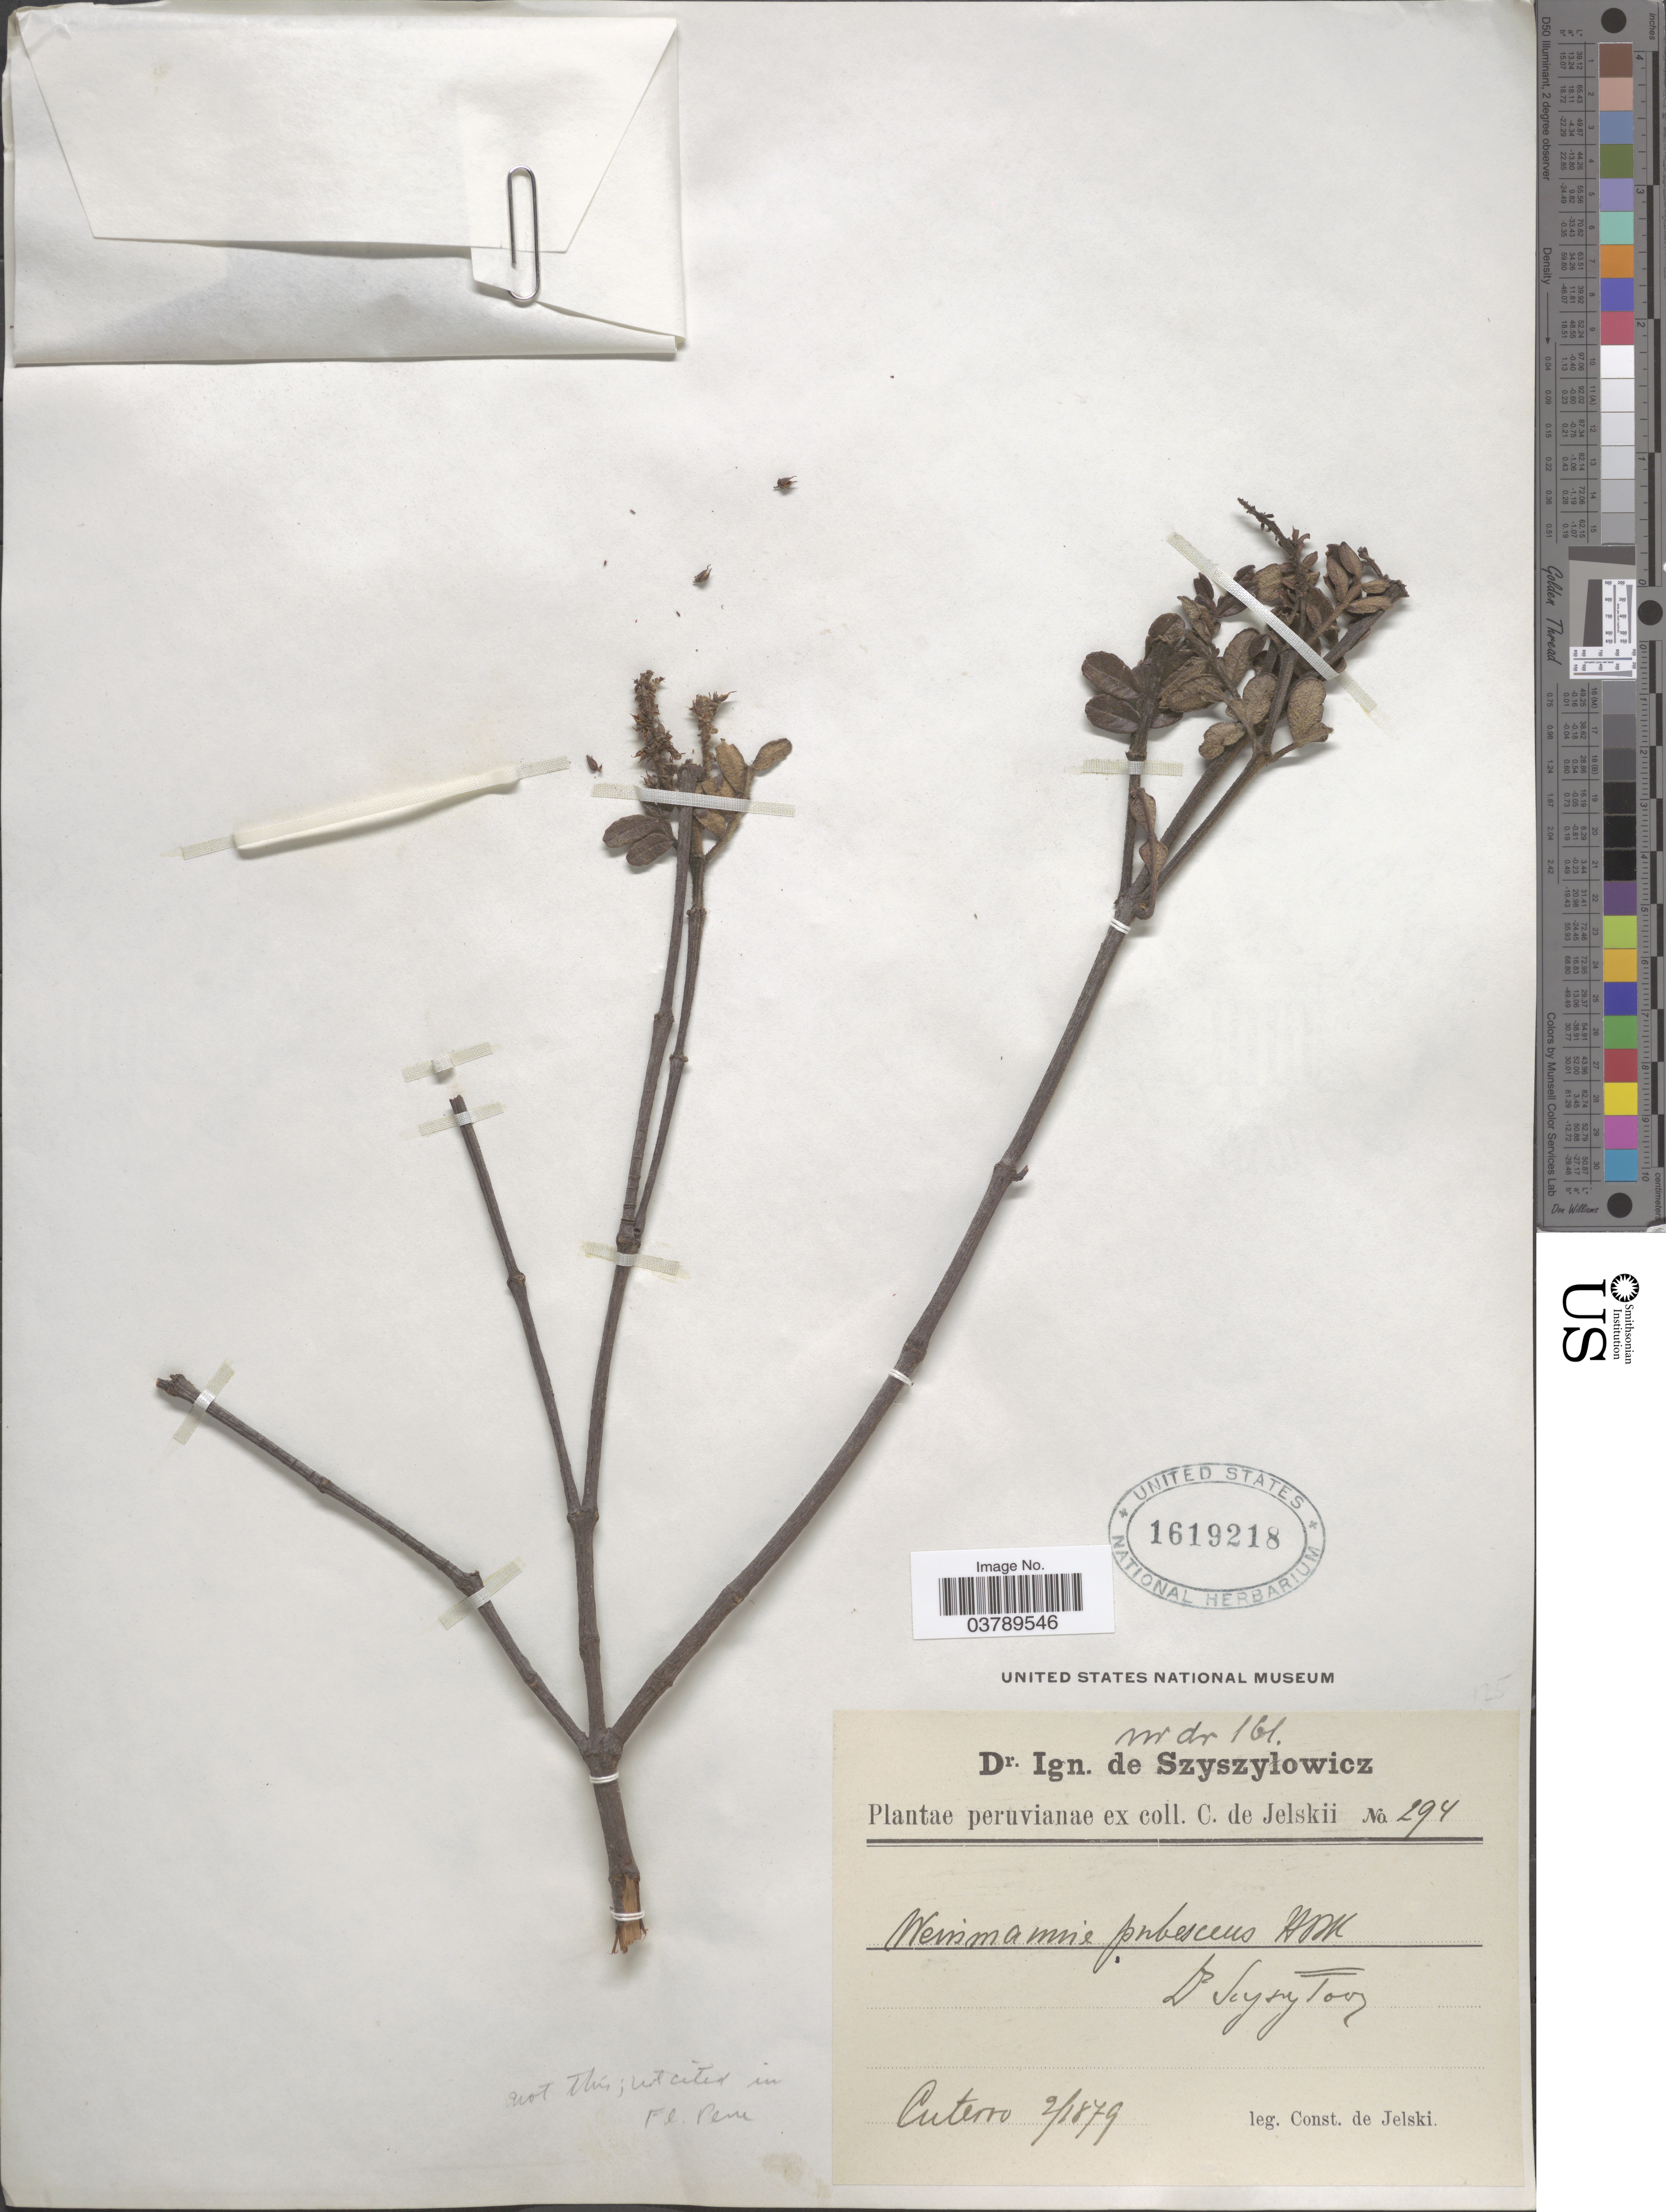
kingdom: Plantae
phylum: Tracheophyta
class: Magnoliopsida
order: Oxalidales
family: Cunoniaceae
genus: Weinmannia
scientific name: Weinmannia pubescens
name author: Kunth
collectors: C. de Jelski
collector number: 294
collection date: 1879-02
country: Peru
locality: Cutervo.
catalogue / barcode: US 1619218